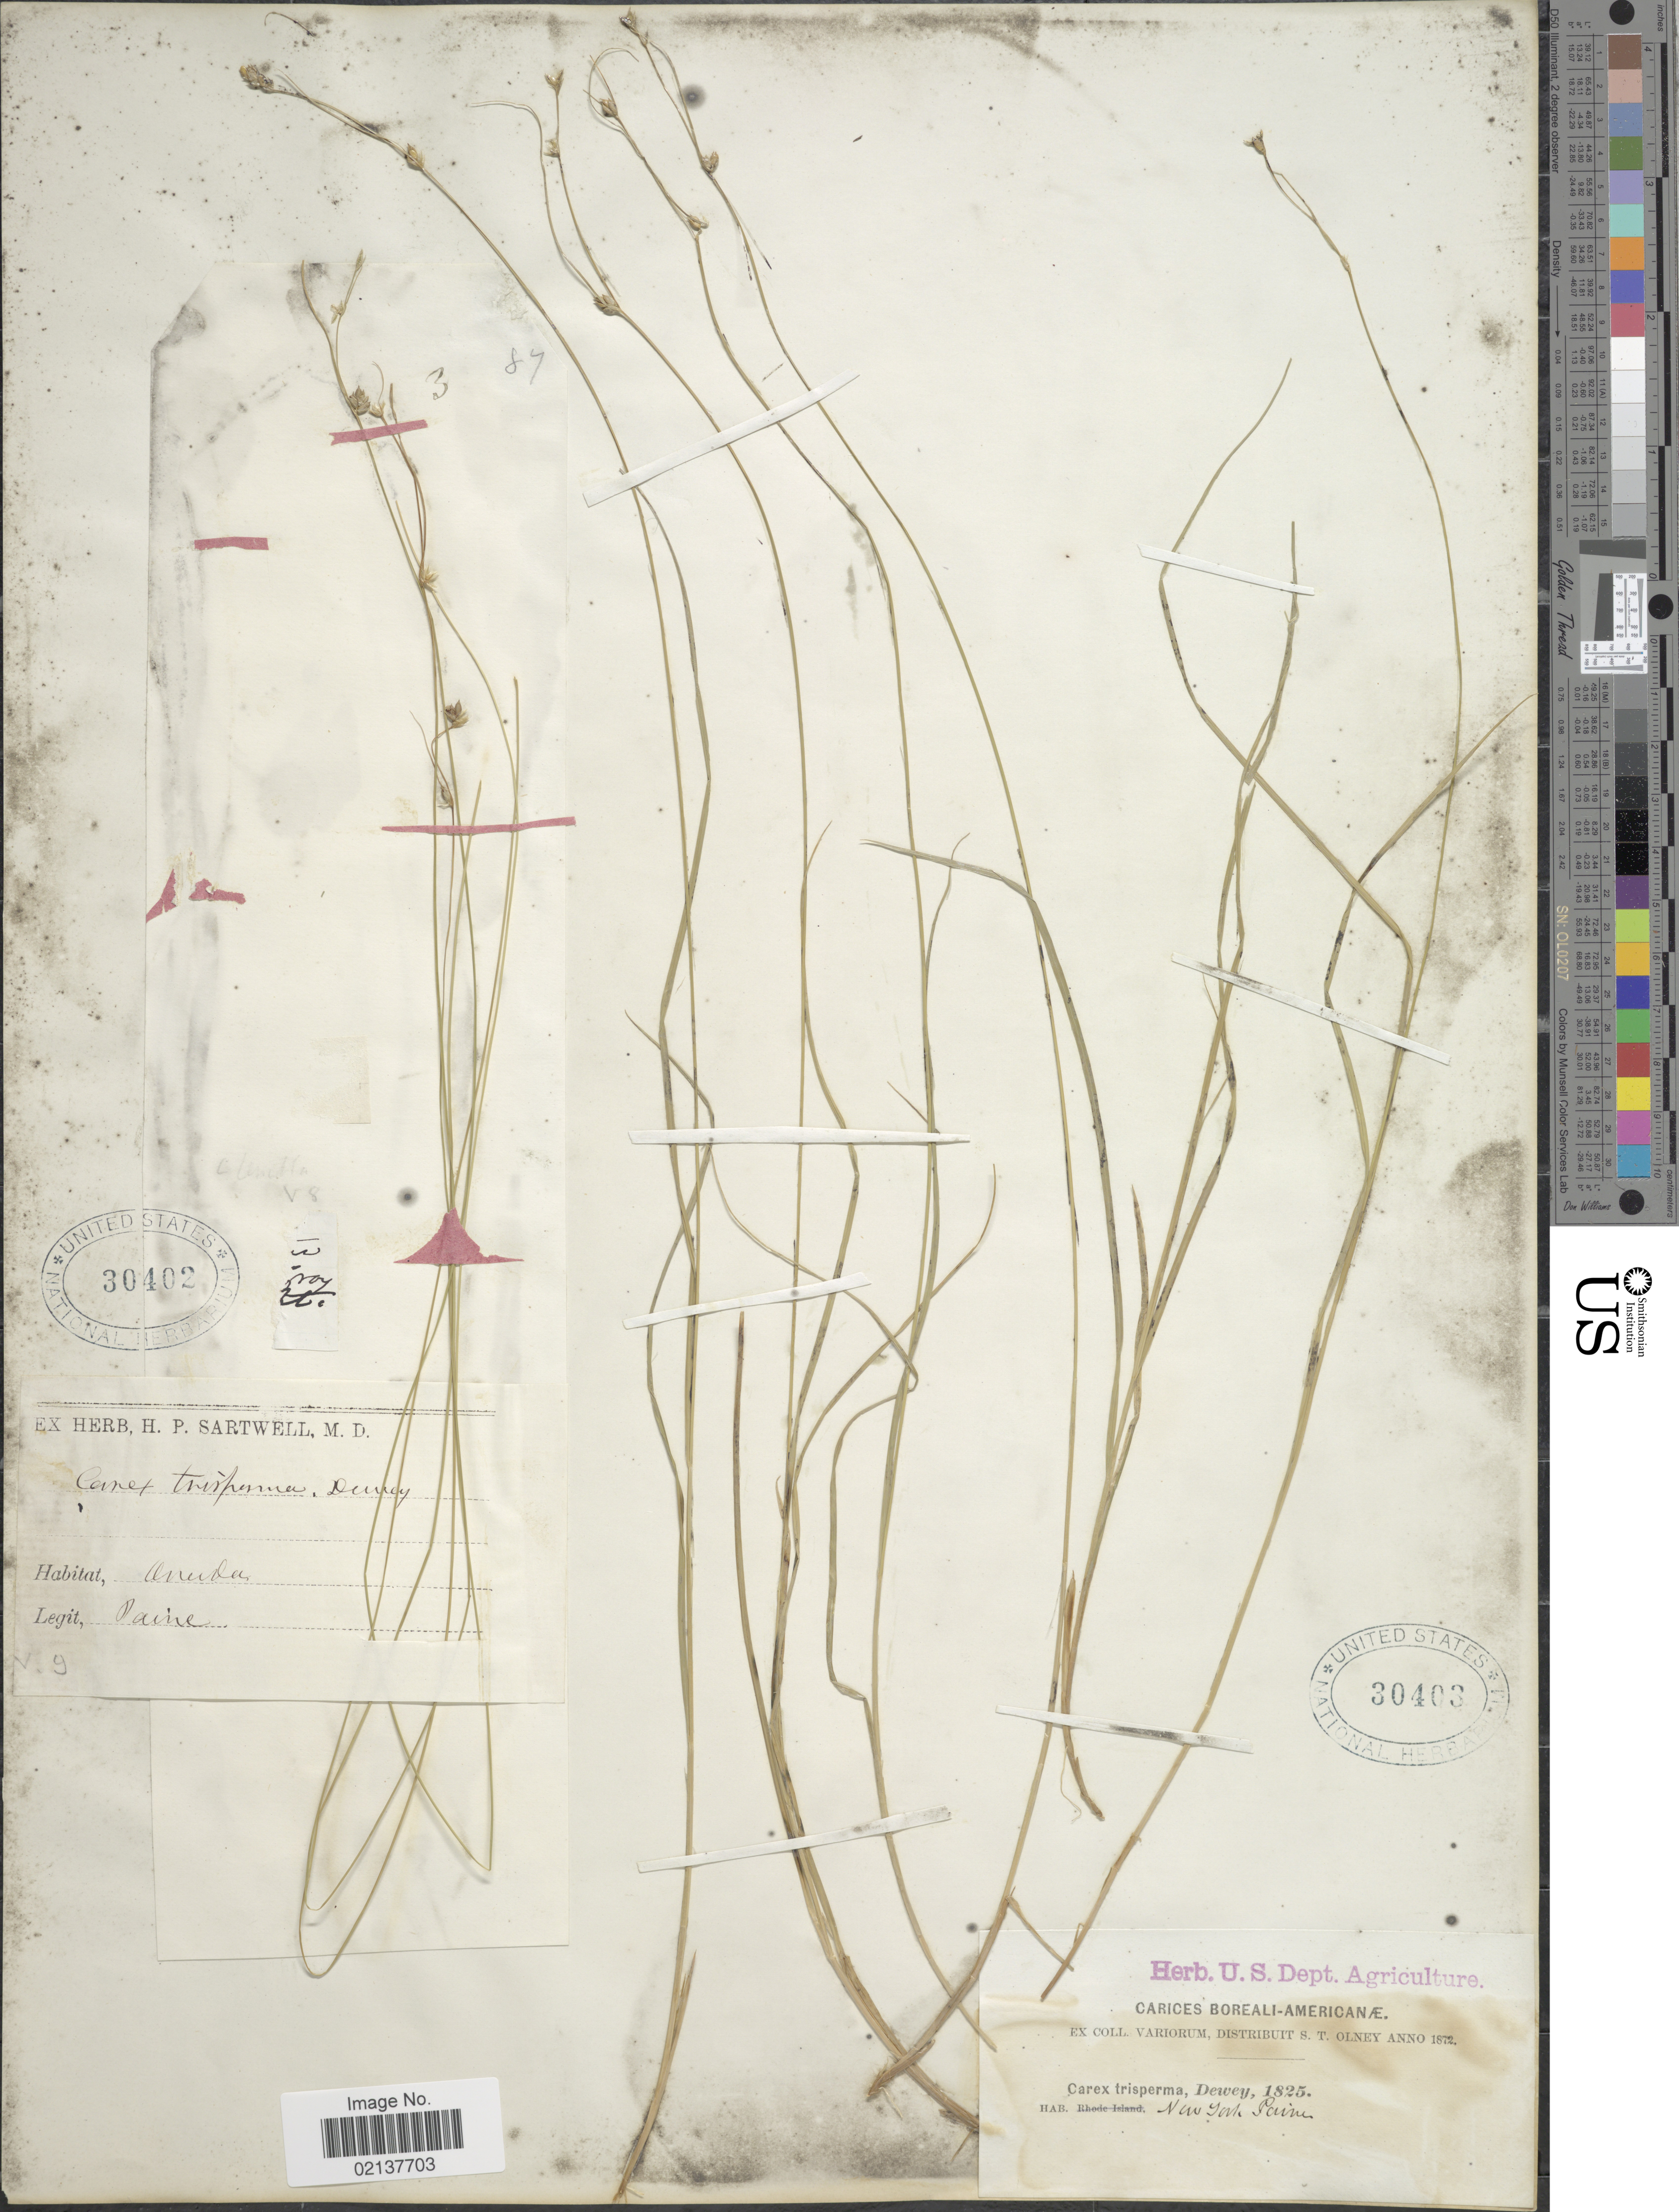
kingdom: Plantae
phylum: Tracheophyta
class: Liliopsida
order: Poales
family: Cyperaceae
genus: Carex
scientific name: Carex trisperma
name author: Dewey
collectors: -. Paine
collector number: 9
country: United States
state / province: New York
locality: Oneida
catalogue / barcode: US 30402